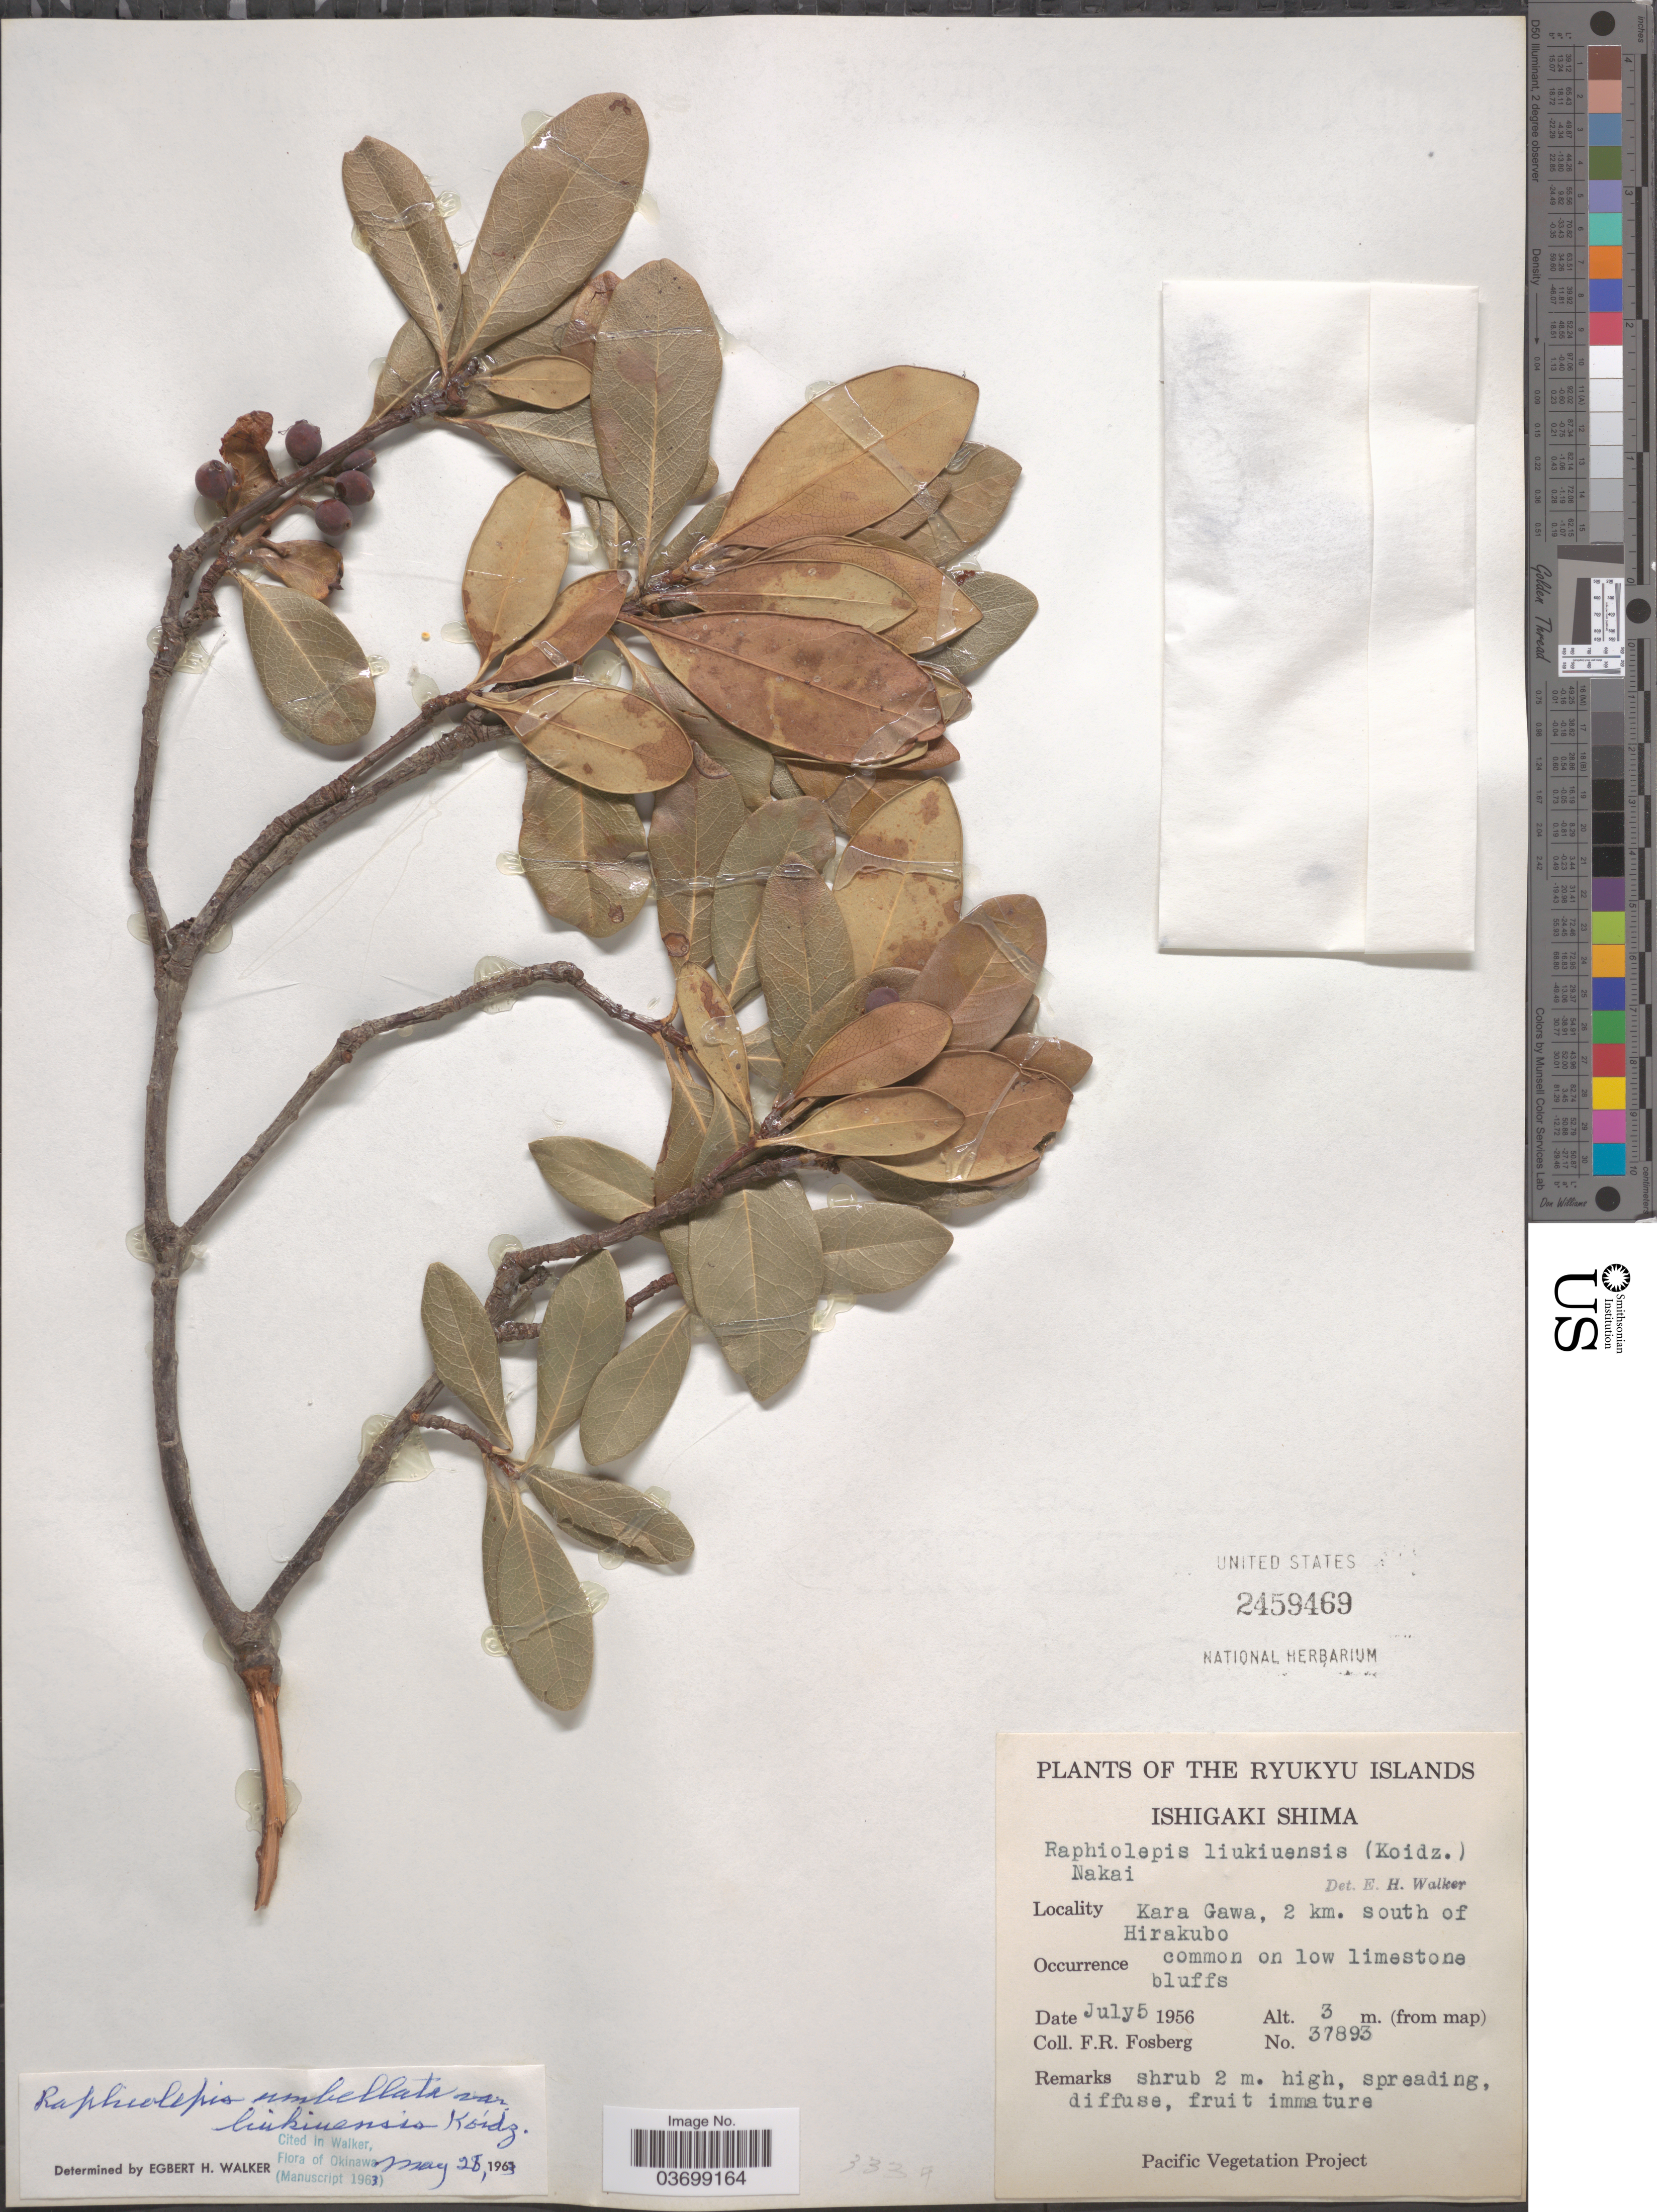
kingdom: Plantae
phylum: Tracheophyta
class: Magnoliopsida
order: Rosales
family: Rosaceae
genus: Rhaphiolepis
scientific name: Rhaphiolepis umbellata var. liukiuensis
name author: Koidz.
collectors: F. R. Fosberg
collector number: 37893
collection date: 1956-07-05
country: Japan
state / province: Okinawa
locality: The Ryukyu Islands. Ishigaki Shima. Kara Gawa, 2 km. south of Hirakubo.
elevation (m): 3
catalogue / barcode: US 2459469